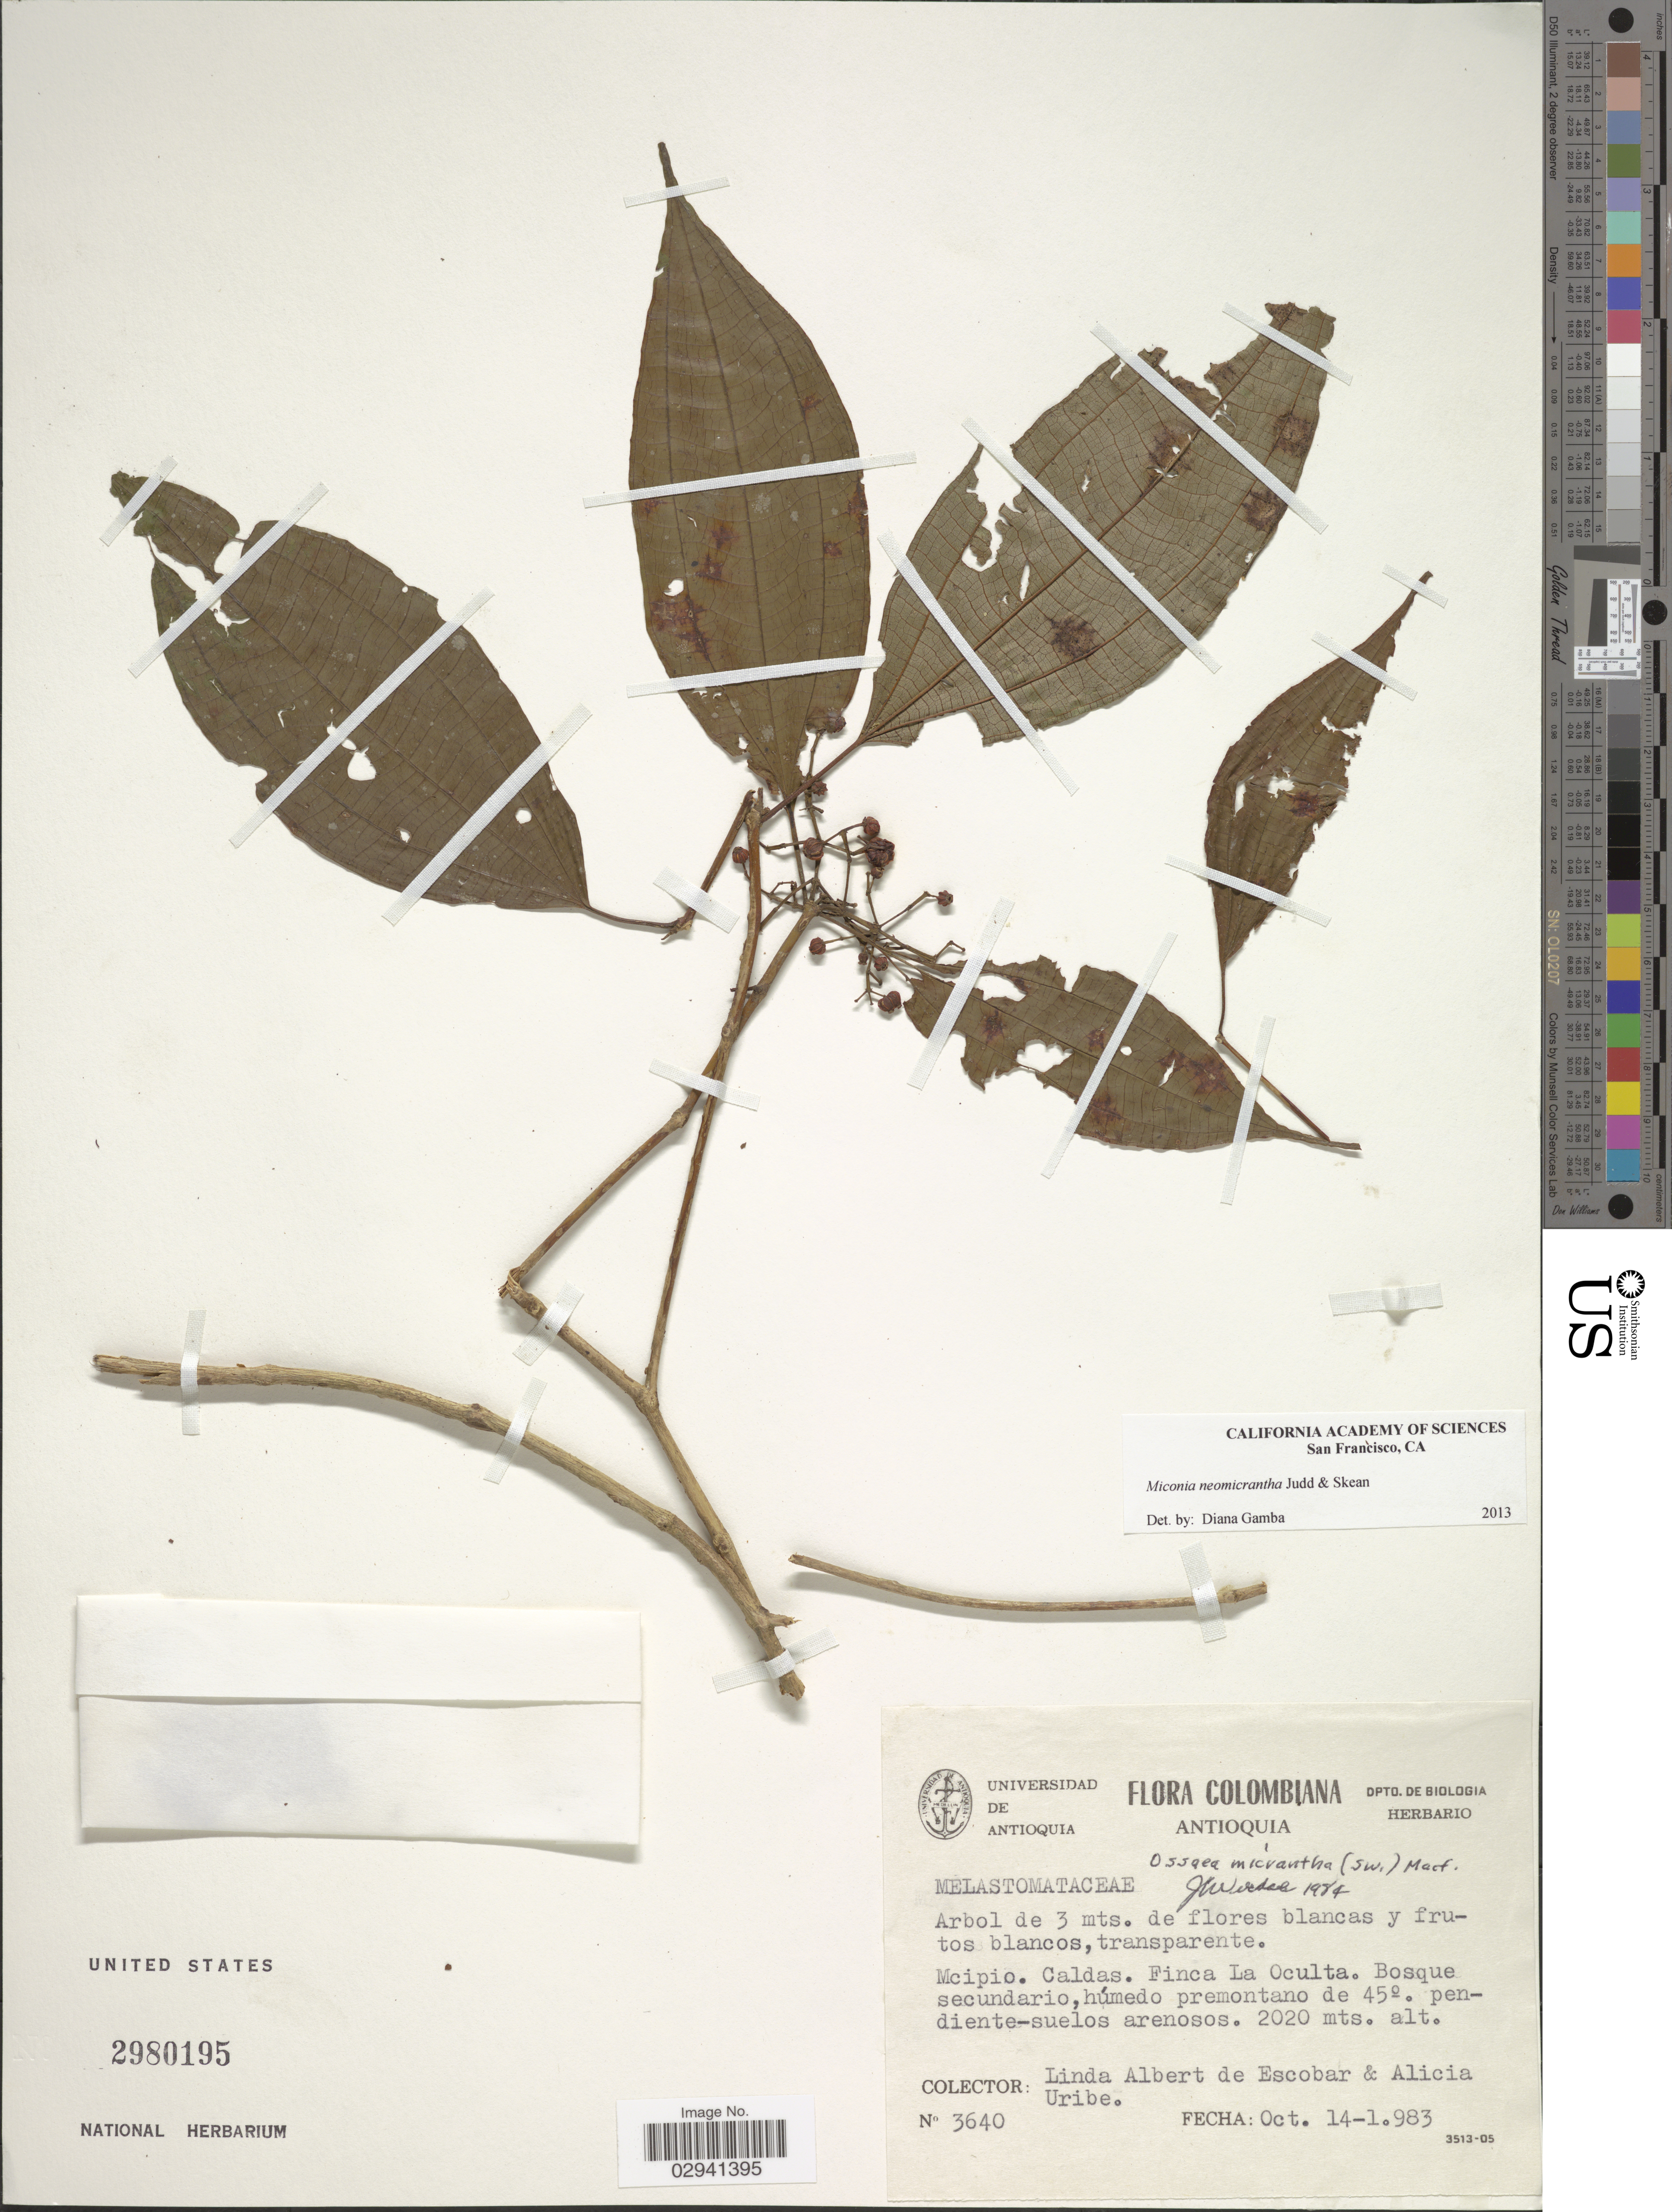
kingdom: Plantae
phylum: Tracheophyta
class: Magnoliopsida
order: Myrtales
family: Melastomataceae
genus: Miconia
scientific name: Miconia neomicrantha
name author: Judd & Skean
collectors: L. K. de Escobar & A. Uribe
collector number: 3640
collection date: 1983-10-14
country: Colombia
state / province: Antioquia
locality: Mcipio. Caldas, Finca La Oculta.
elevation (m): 2020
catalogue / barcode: US 2980195